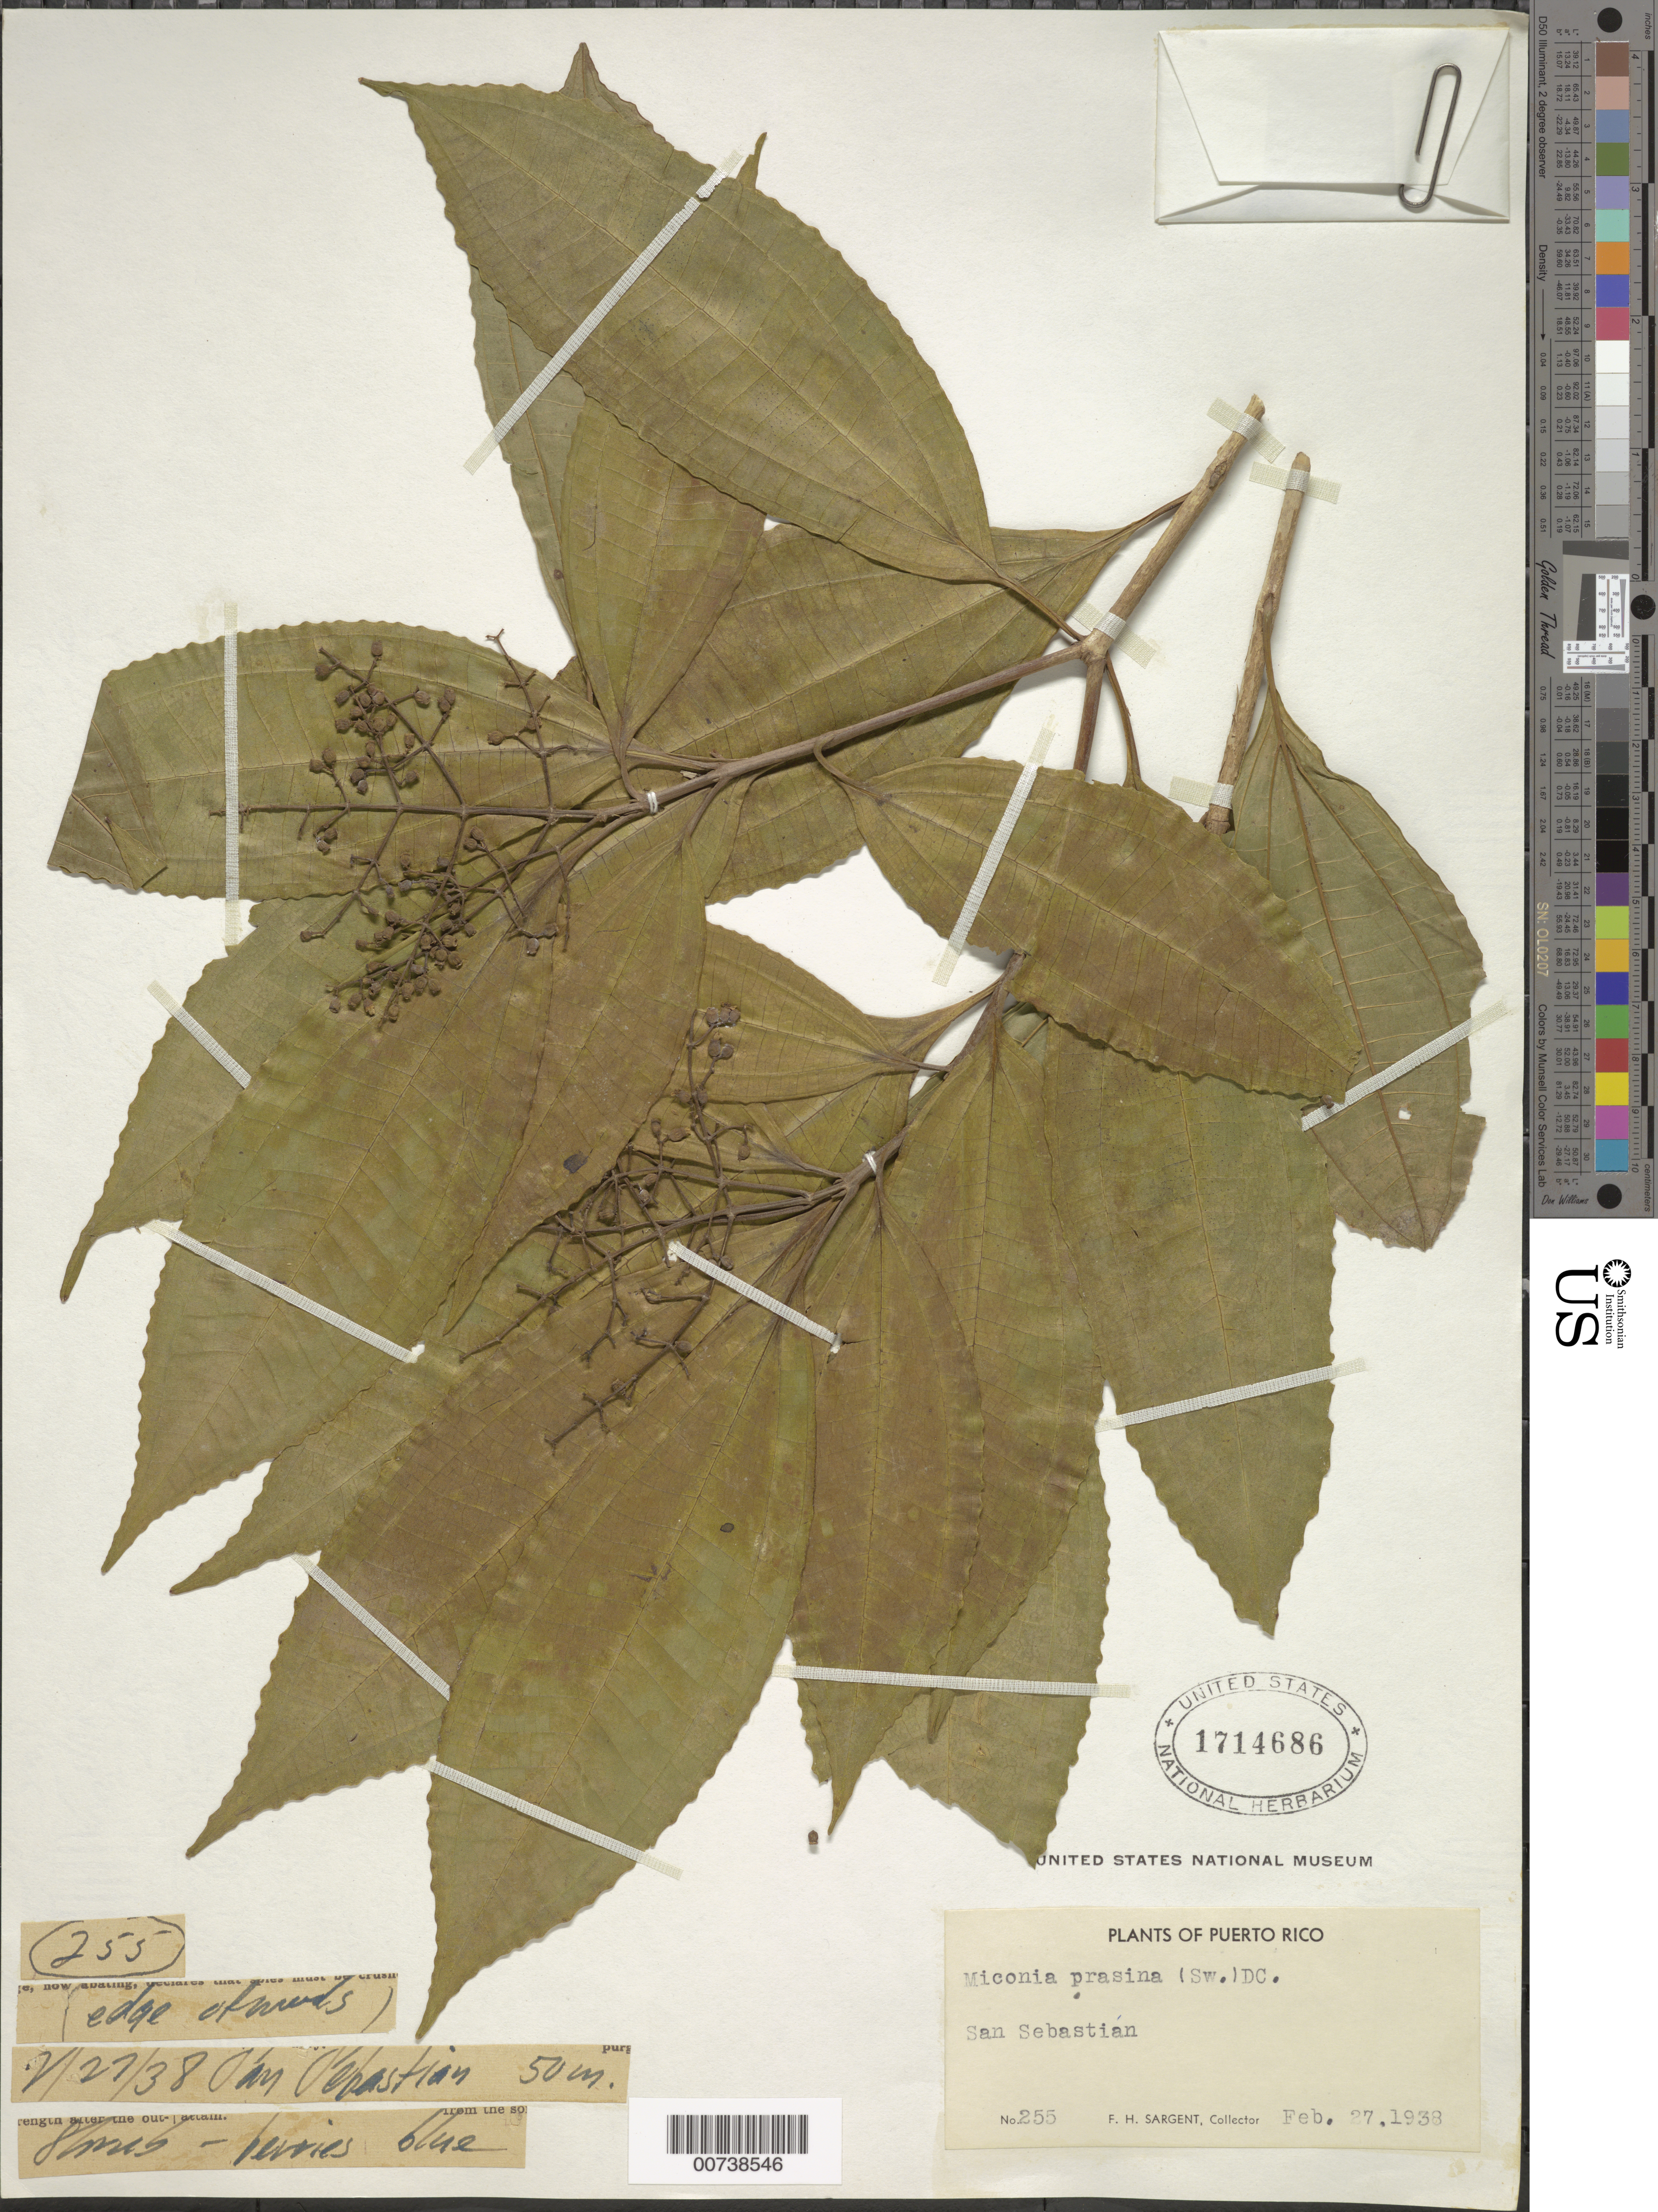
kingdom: Plantae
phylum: Tracheophyta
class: Magnoliopsida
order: Myrtales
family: Melastomataceae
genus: Miconia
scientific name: Miconia prasina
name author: (Sw.) DC.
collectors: F. H. Sargent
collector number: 255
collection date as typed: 27 Feb 1938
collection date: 1938-02-27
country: Puerto Rico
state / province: San Sebastián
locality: San Sebastián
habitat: Edge of woods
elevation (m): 50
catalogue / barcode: US 1714686